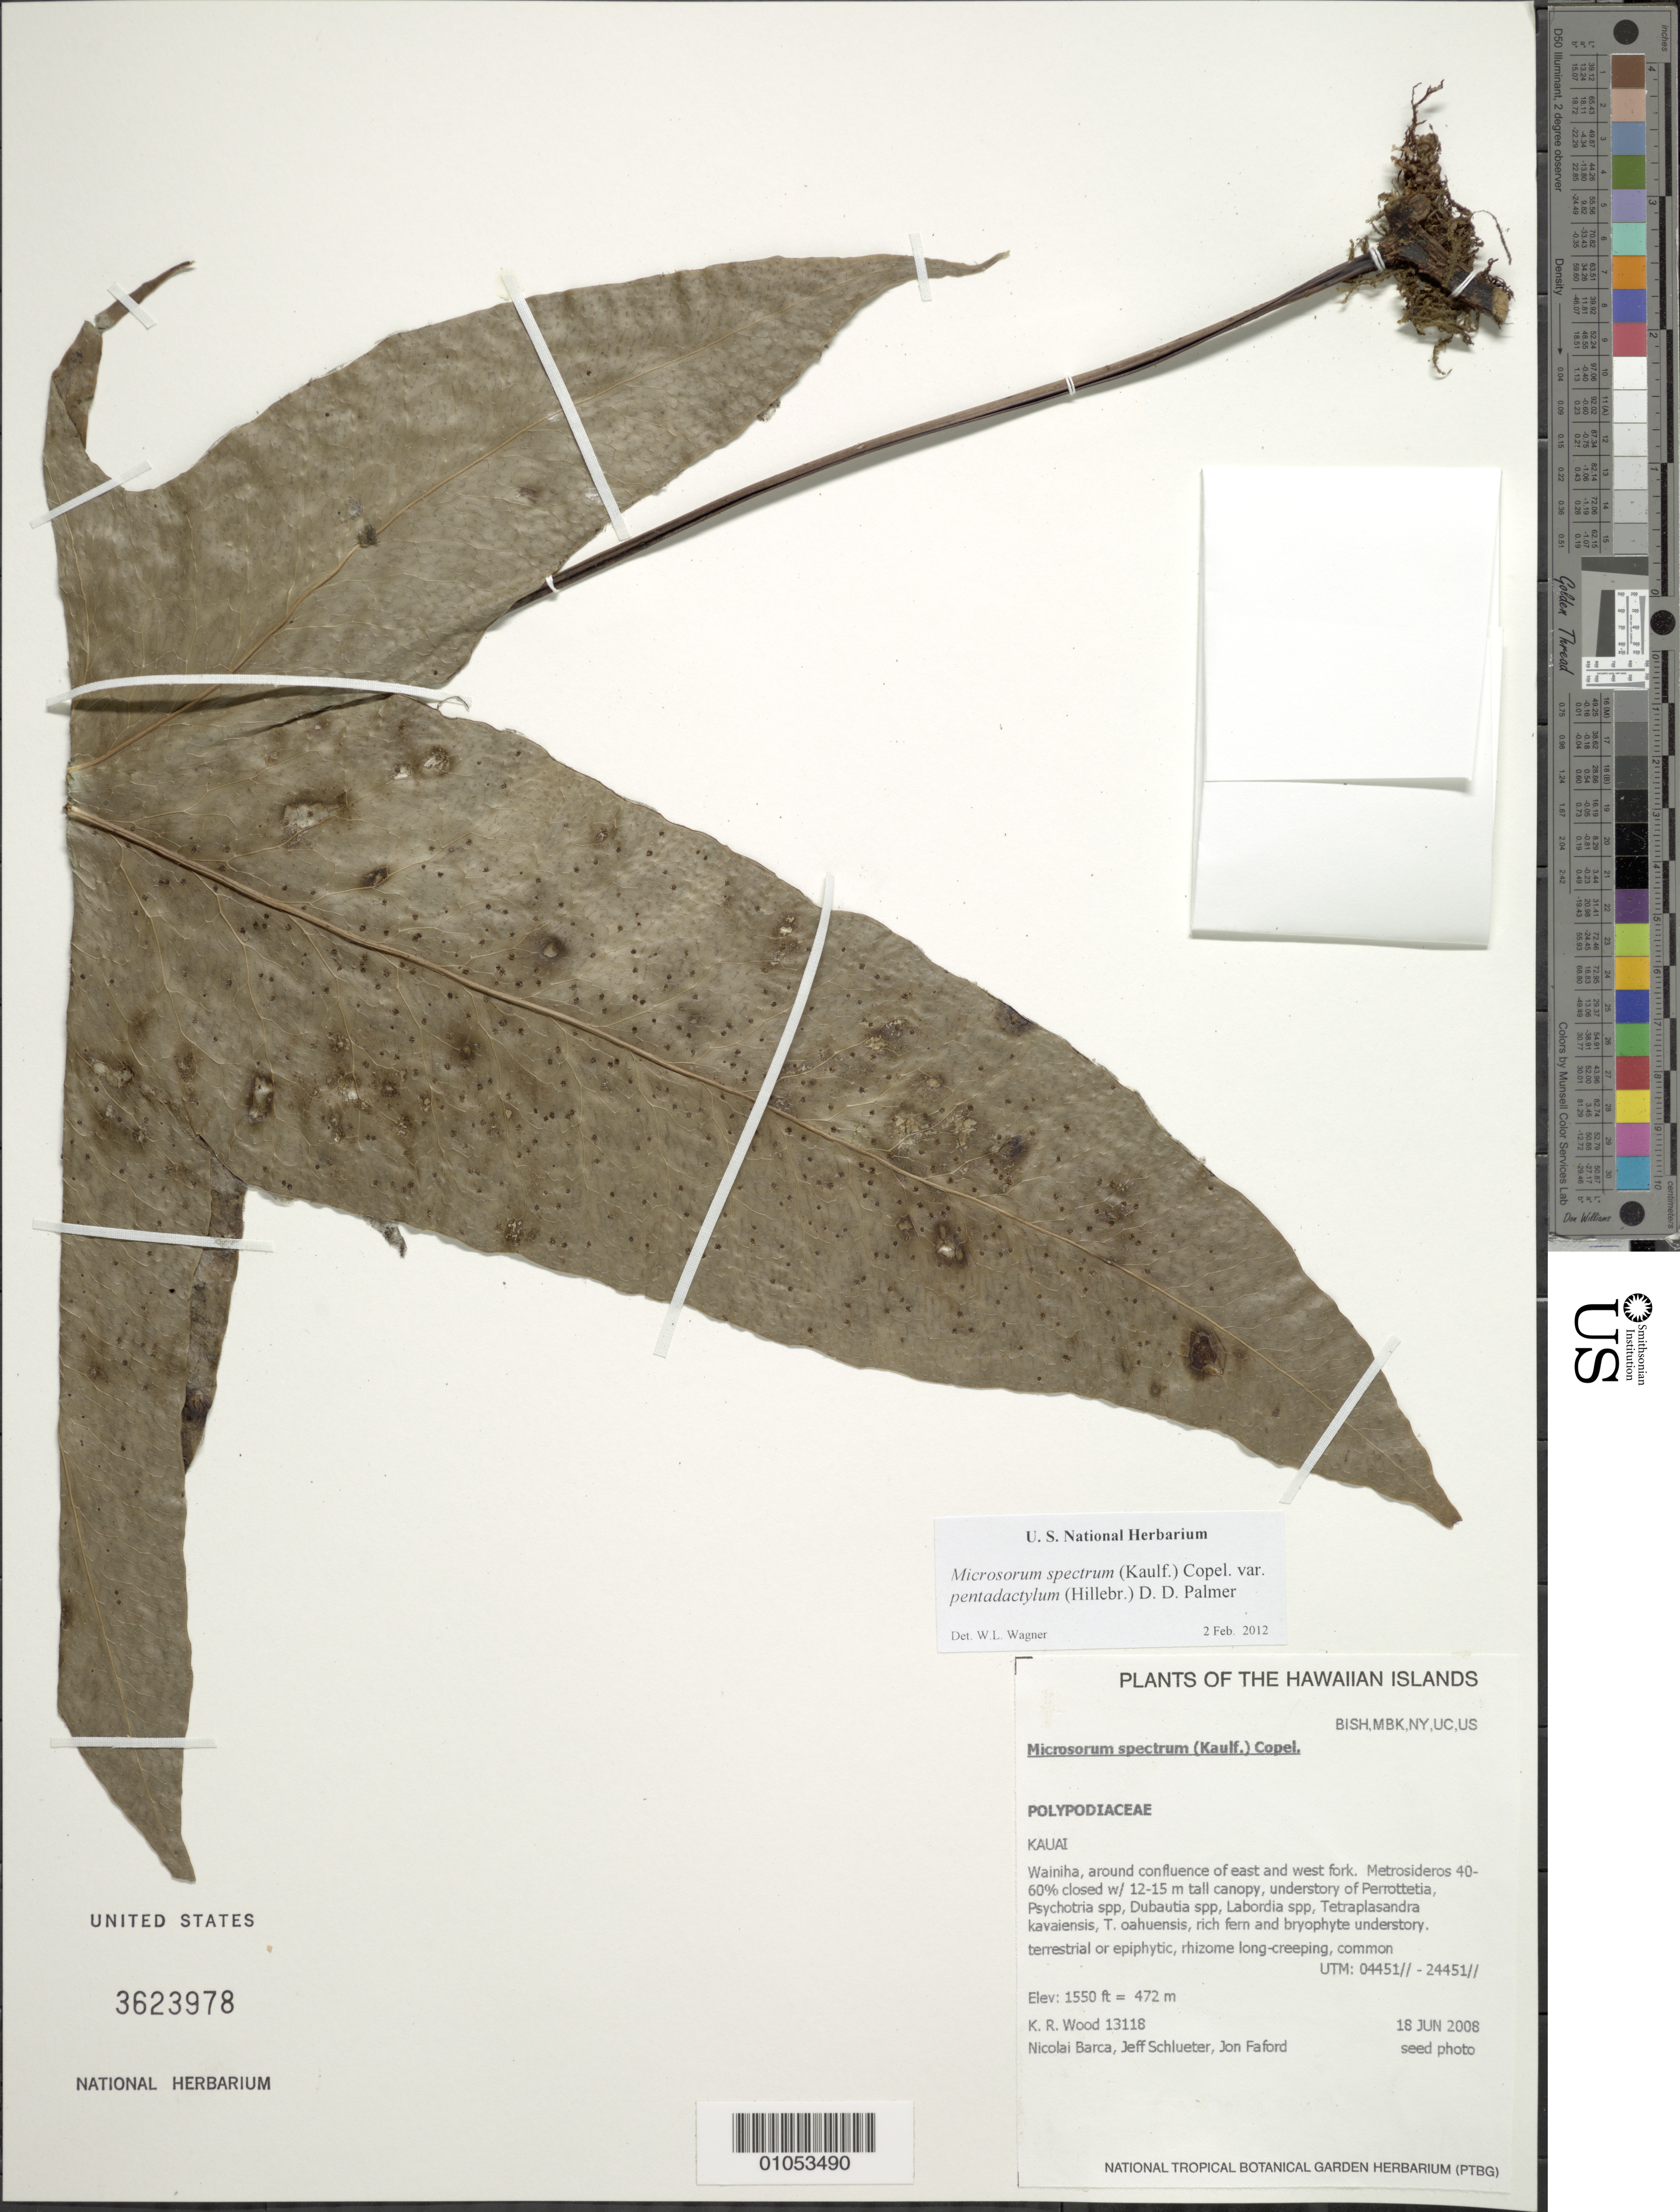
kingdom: Plantae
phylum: Tracheophyta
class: Polypodiopsida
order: Polypodiales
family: Polypodiaceae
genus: Microsorum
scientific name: Microsorum spectrum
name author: (Kaulf.) Copel.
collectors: K. R. Wood, N. Barca, J. Schlueter & J. Faford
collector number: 13118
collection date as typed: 18 Jun 2008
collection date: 2008-06-18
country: United States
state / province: Hawaii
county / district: Kaui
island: Kaua'i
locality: Wainiha, around confluence of east and west fork.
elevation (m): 472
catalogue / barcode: US 3623978